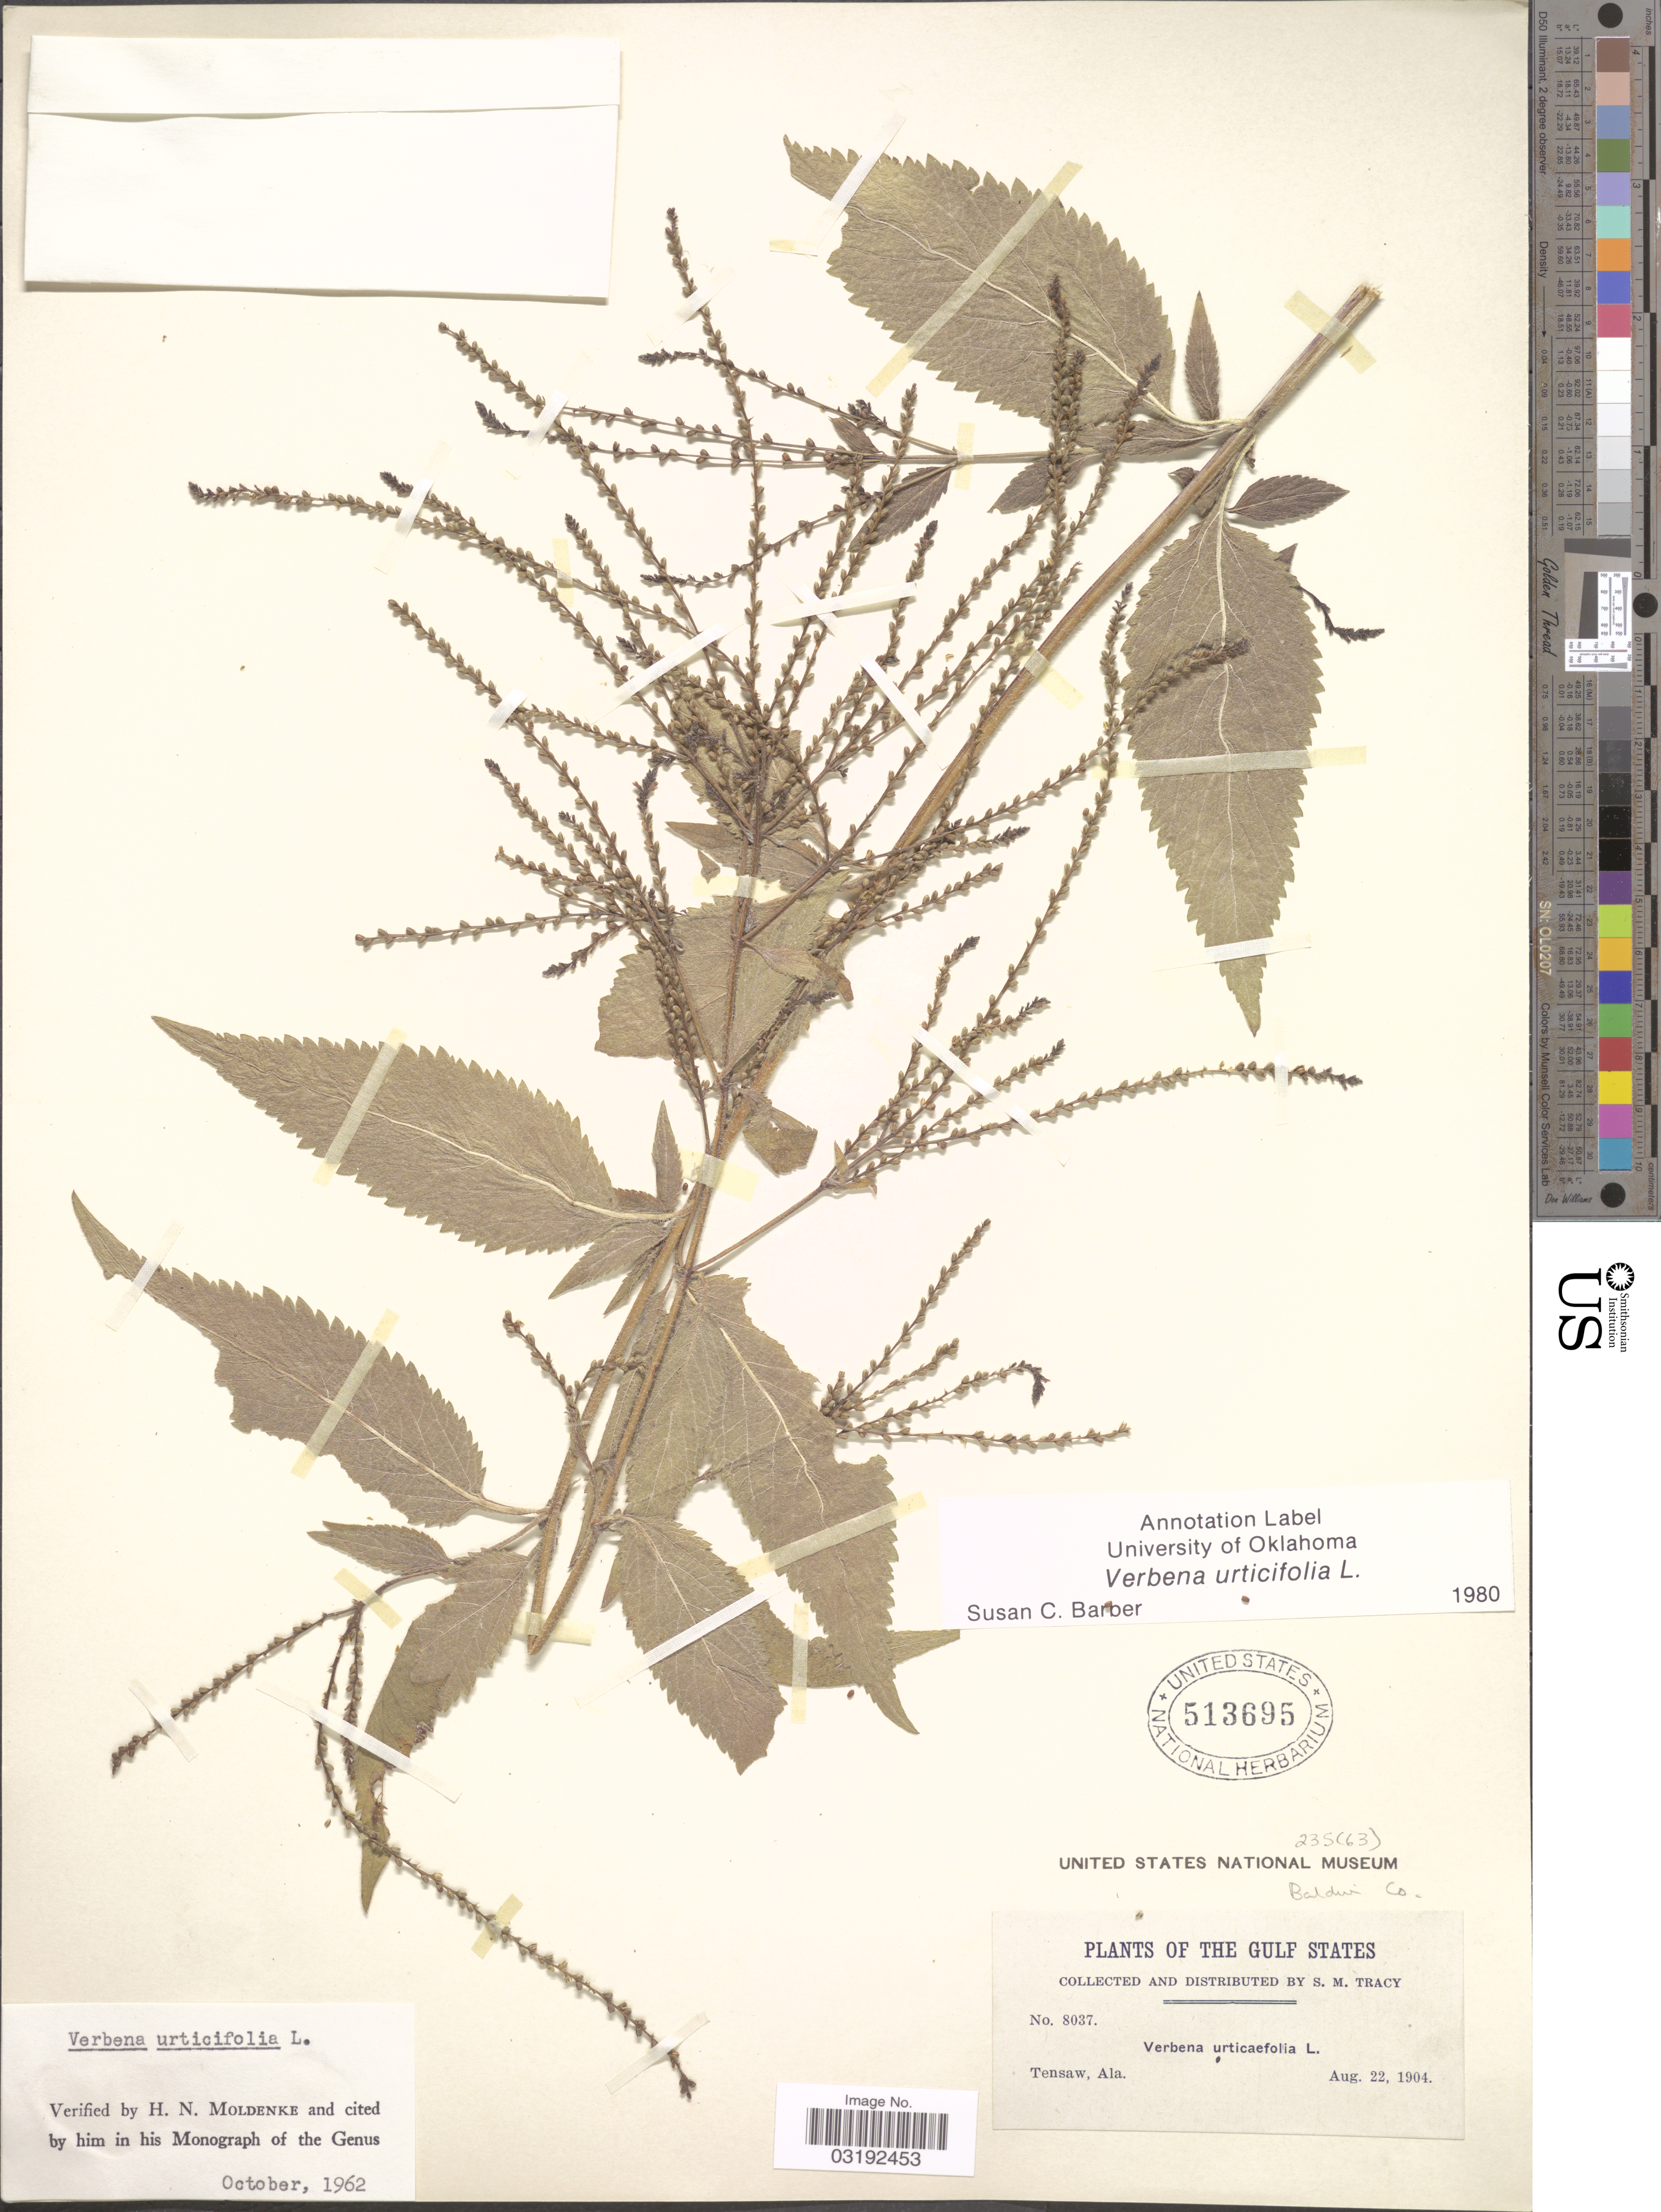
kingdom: Plantae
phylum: Tracheophyta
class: Magnoliopsida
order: Lamiales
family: Verbenaceae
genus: Verbena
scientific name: Verbena urticifolia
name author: L.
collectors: S. M. Tracy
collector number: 8037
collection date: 1904-08-22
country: United States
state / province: Alabama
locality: The Gulf States, Tensaw. Baldwin Co.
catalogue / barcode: US 513695